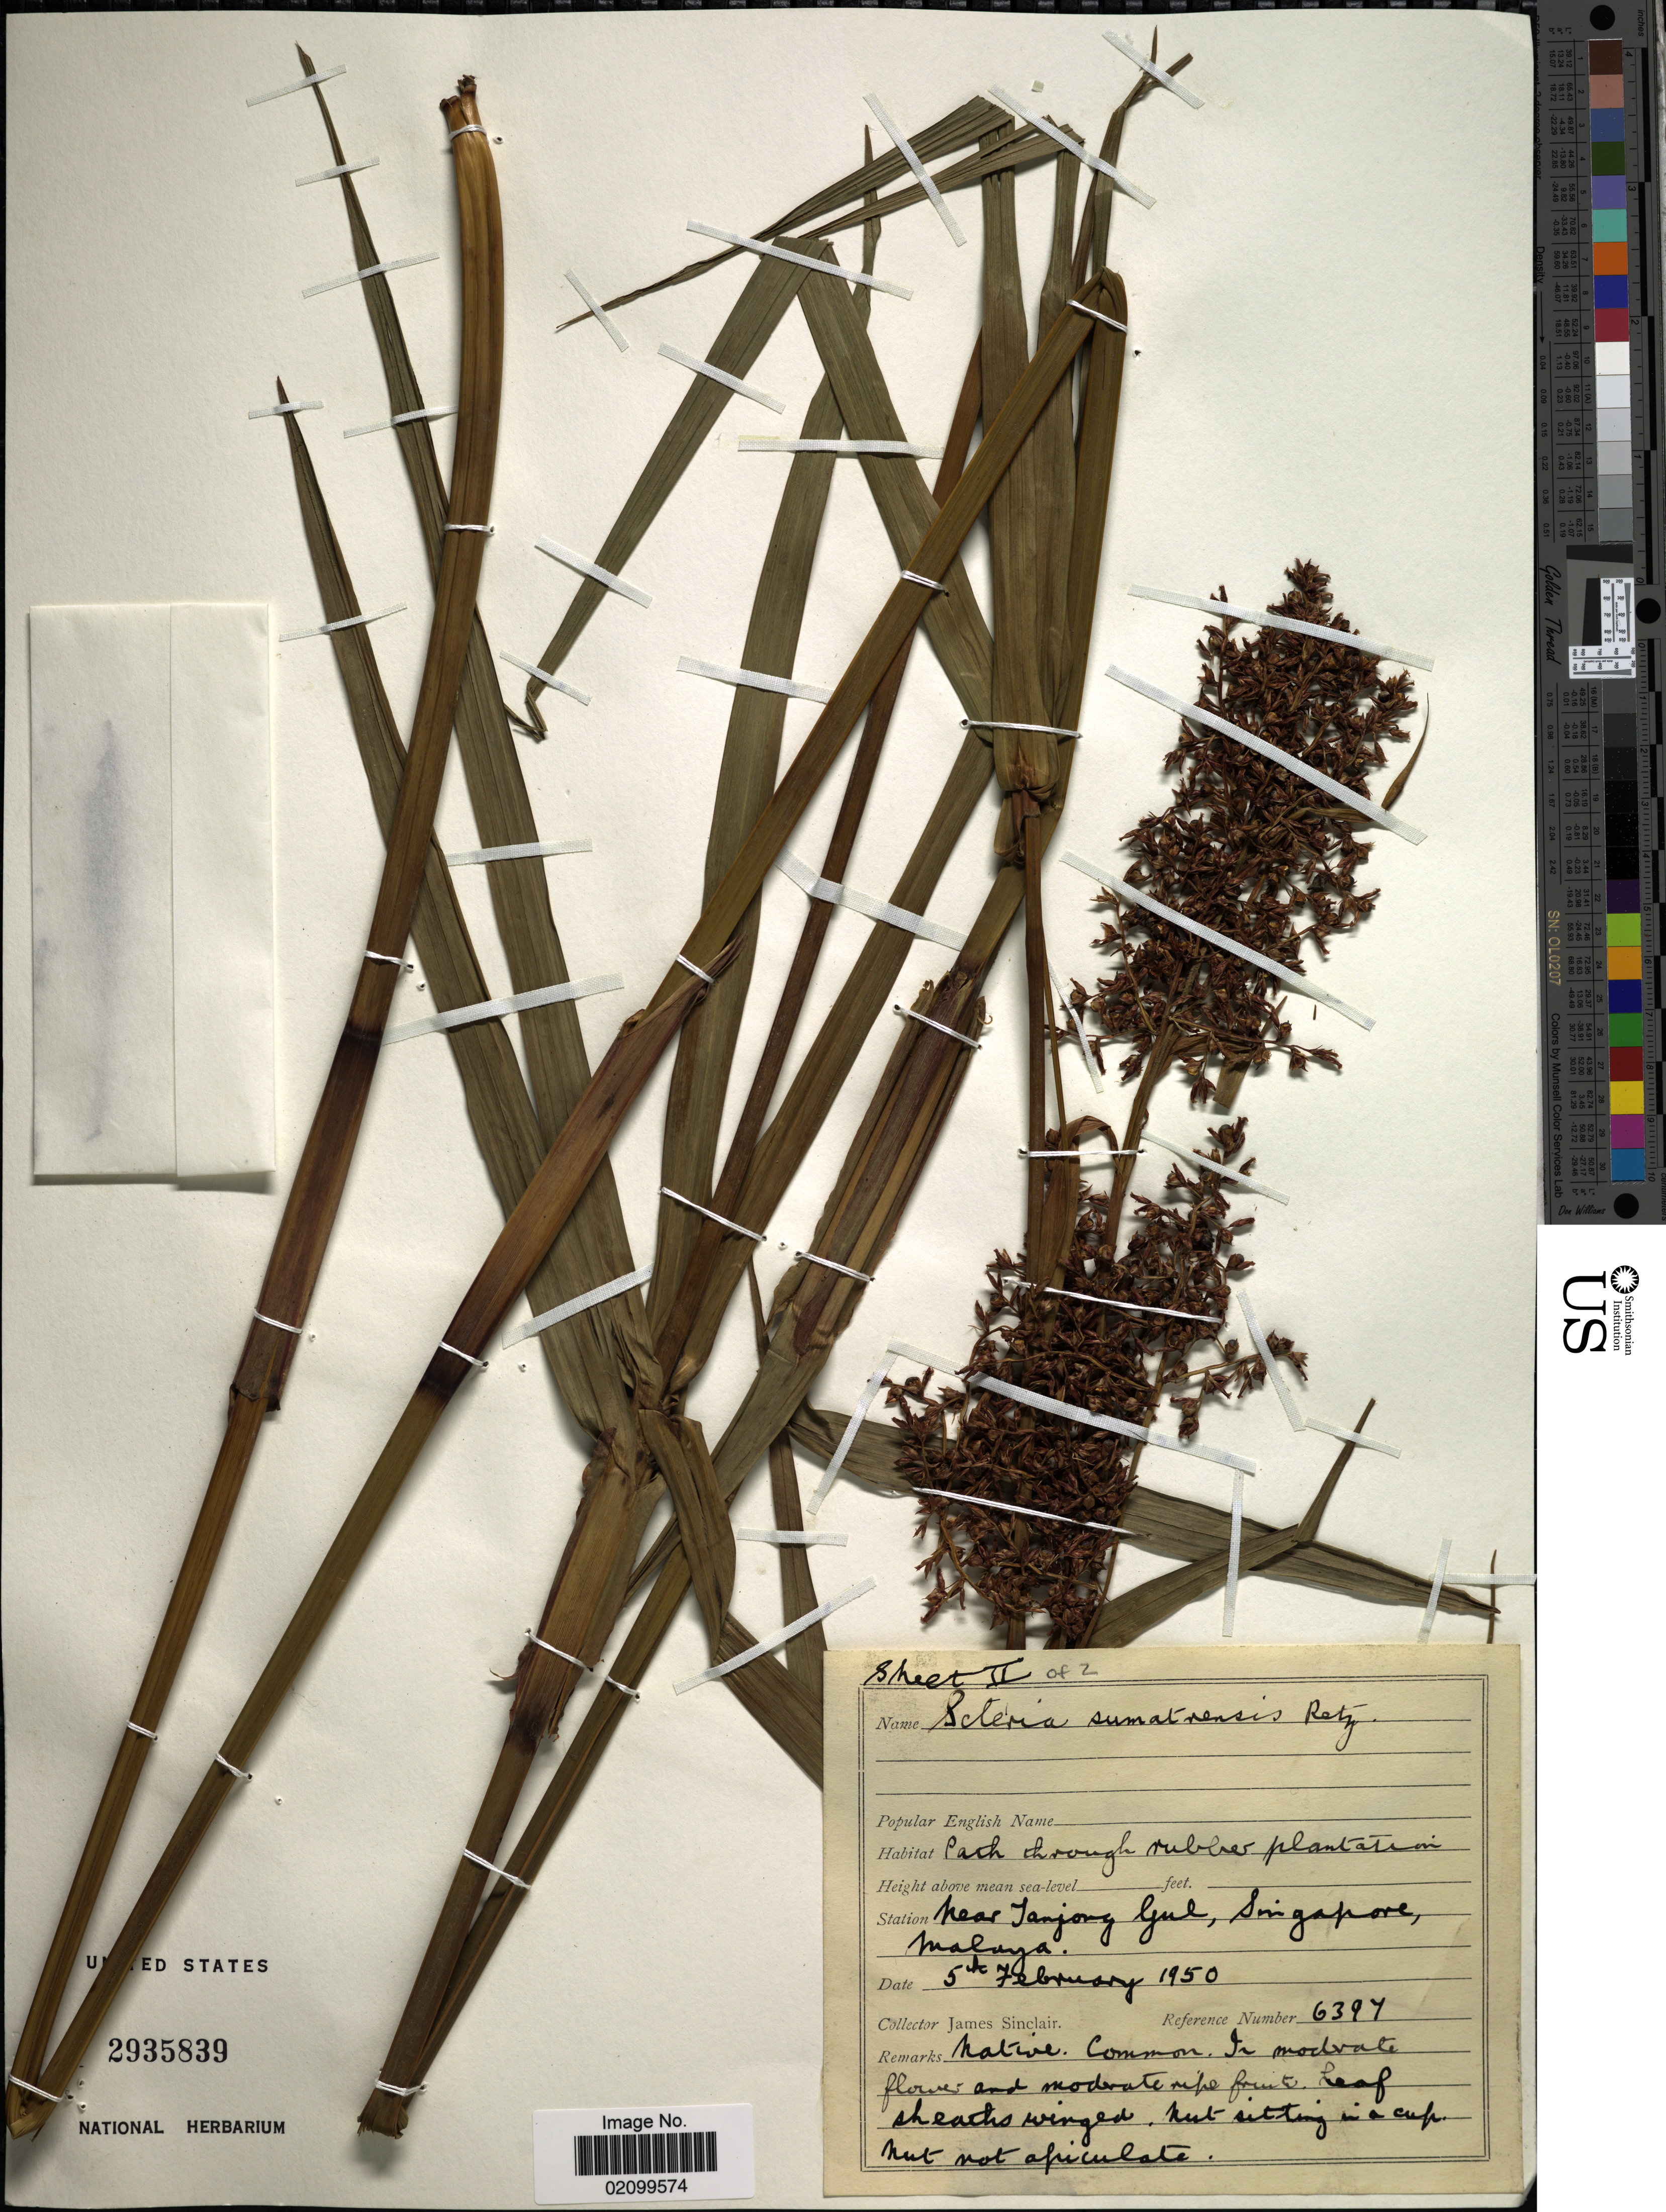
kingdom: Plantae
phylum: Tracheophyta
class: Liliopsida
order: Poales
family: Cyperaceae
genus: Scleria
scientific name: Scleria sumatrensis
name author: Retz.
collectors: J. Sinclair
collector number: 6397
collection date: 1950-02-05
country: Singapore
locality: Near Tanjong Gul, Malaya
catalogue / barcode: US 2935839